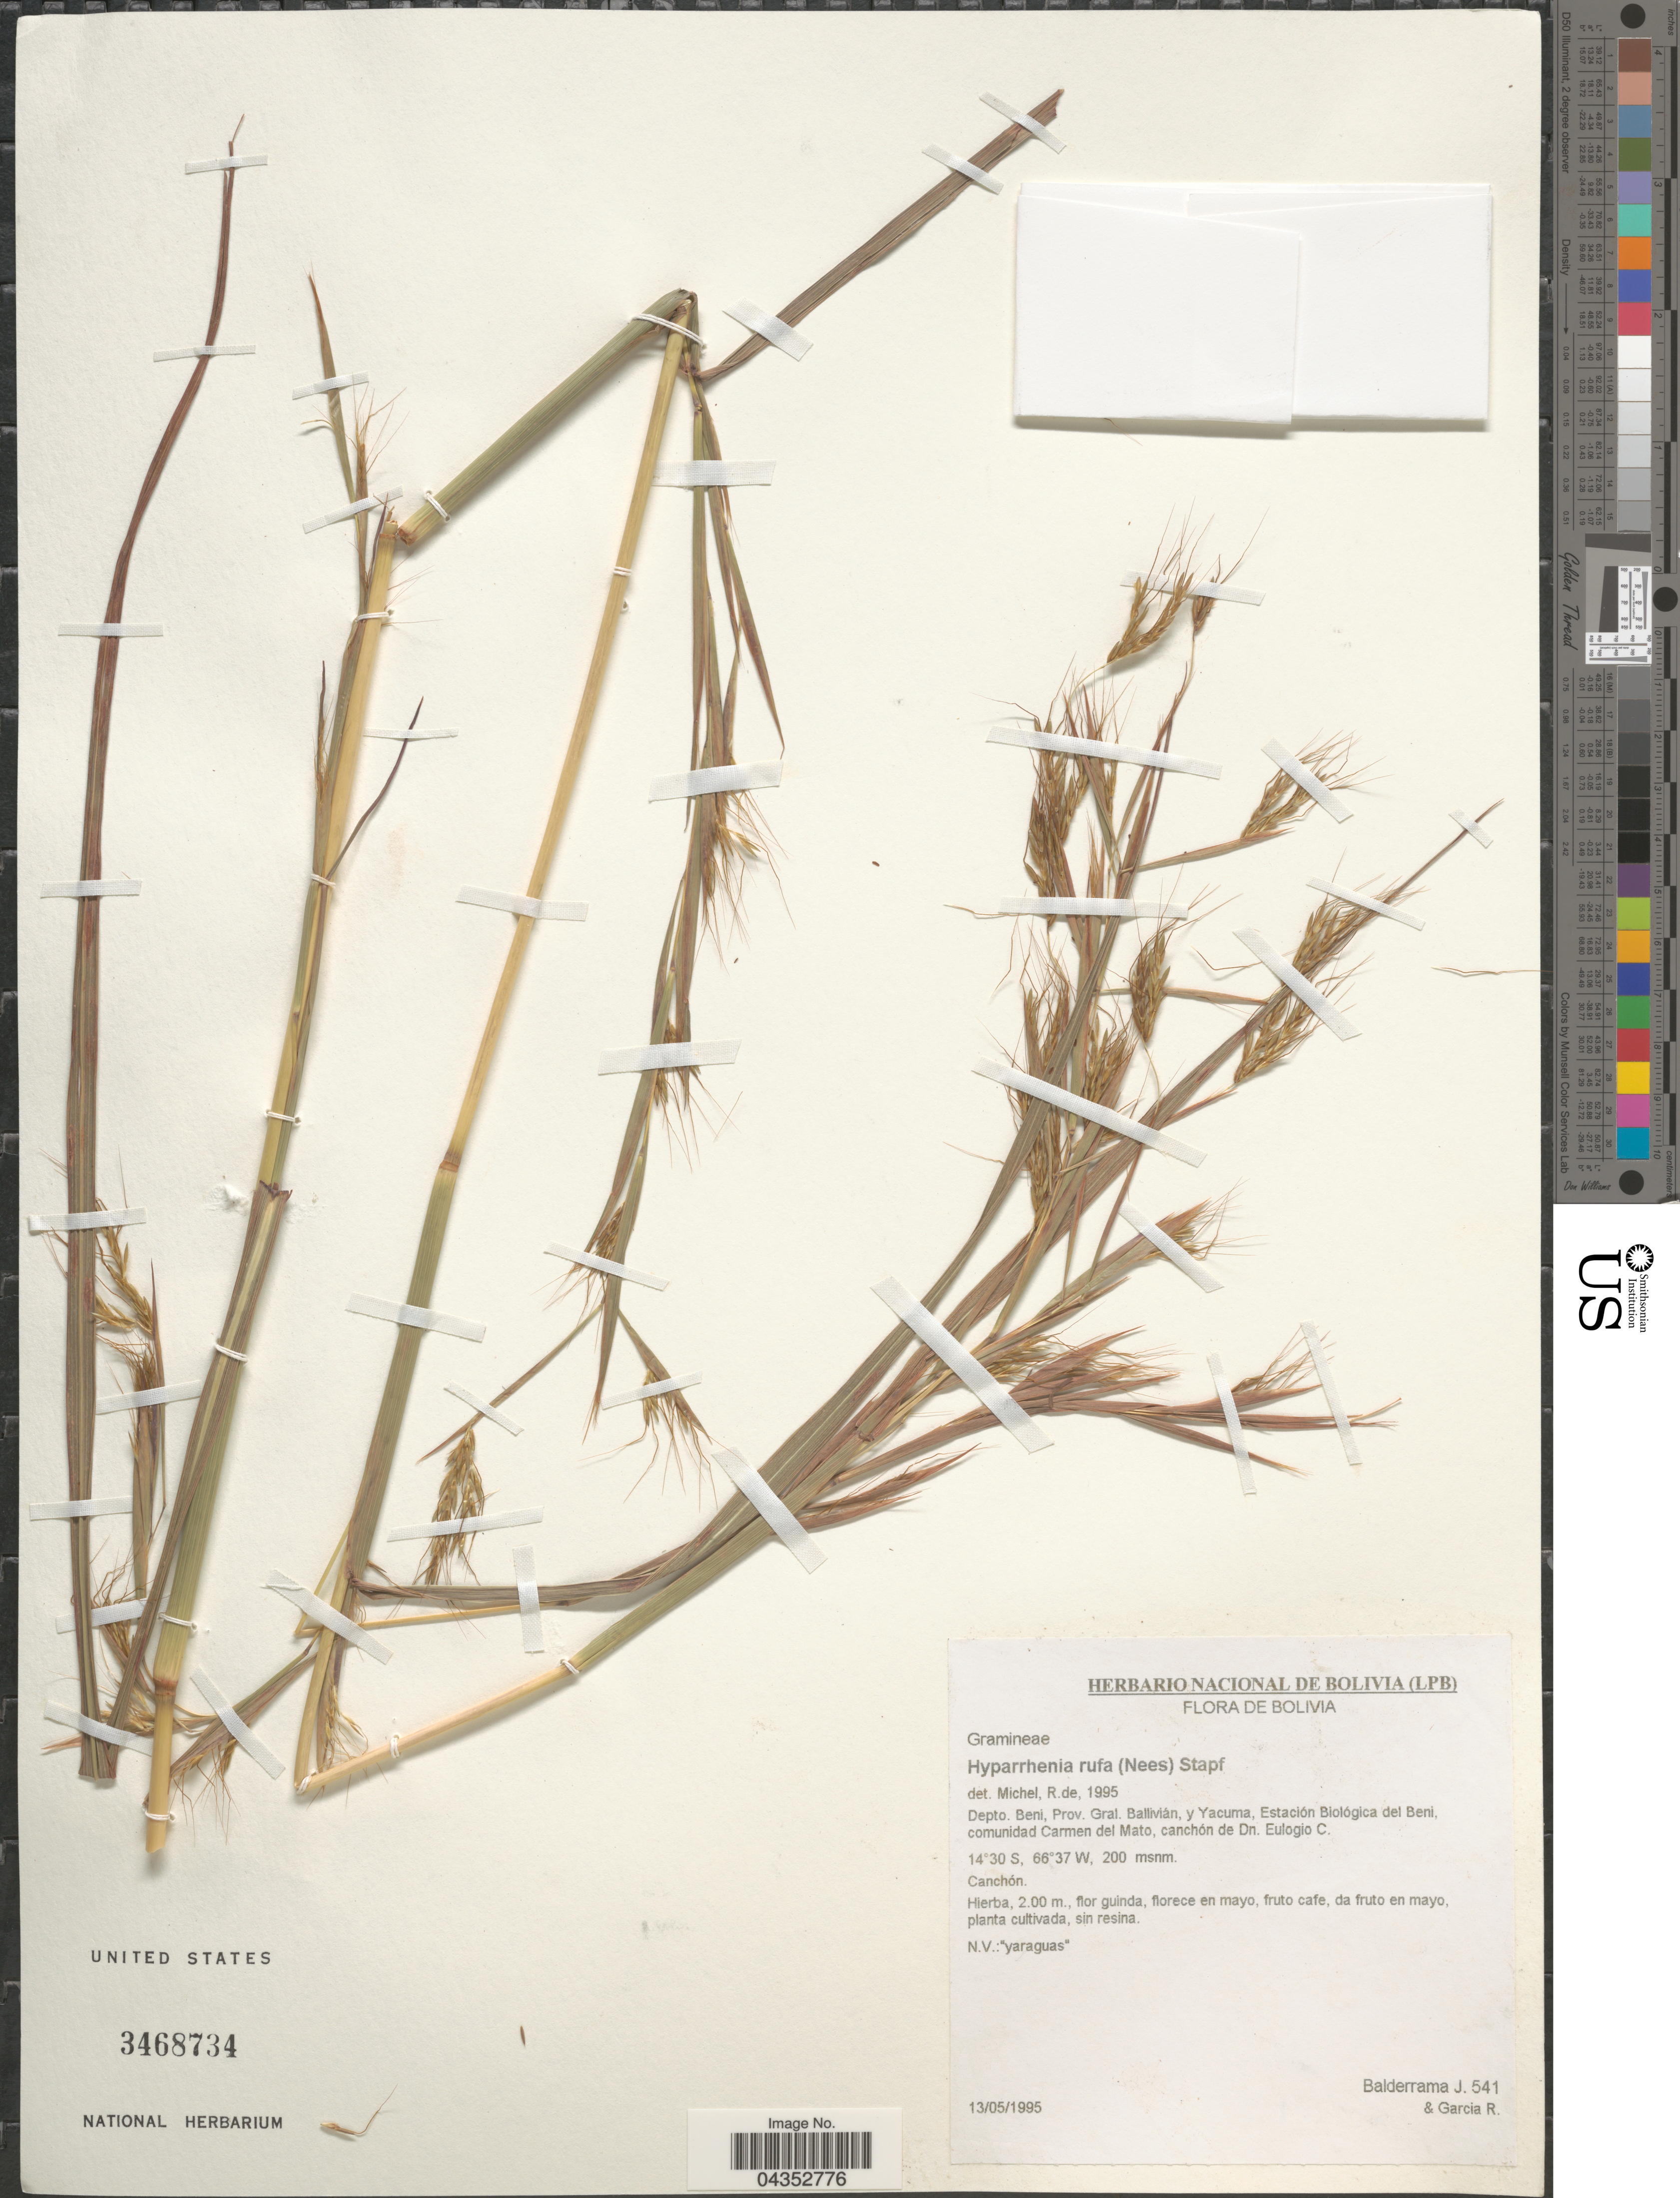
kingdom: Plantae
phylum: Tracheophyta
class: Liliopsida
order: Poales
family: Poaceae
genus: Hyparrhenia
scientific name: Hyparrhenia rufa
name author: (Nees) Stapf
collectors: J. Balderrama & R. Garcia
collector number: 541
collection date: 1995-05-13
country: Bolivia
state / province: Beni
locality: Depto. Beni, Prov. Gral. Ballivián, y Yacuma, Estación Biológica del Beni, comunidad Carmen del Mato, canchón de Dn. Eulogio C. Canchón.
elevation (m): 200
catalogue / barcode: US 3468734